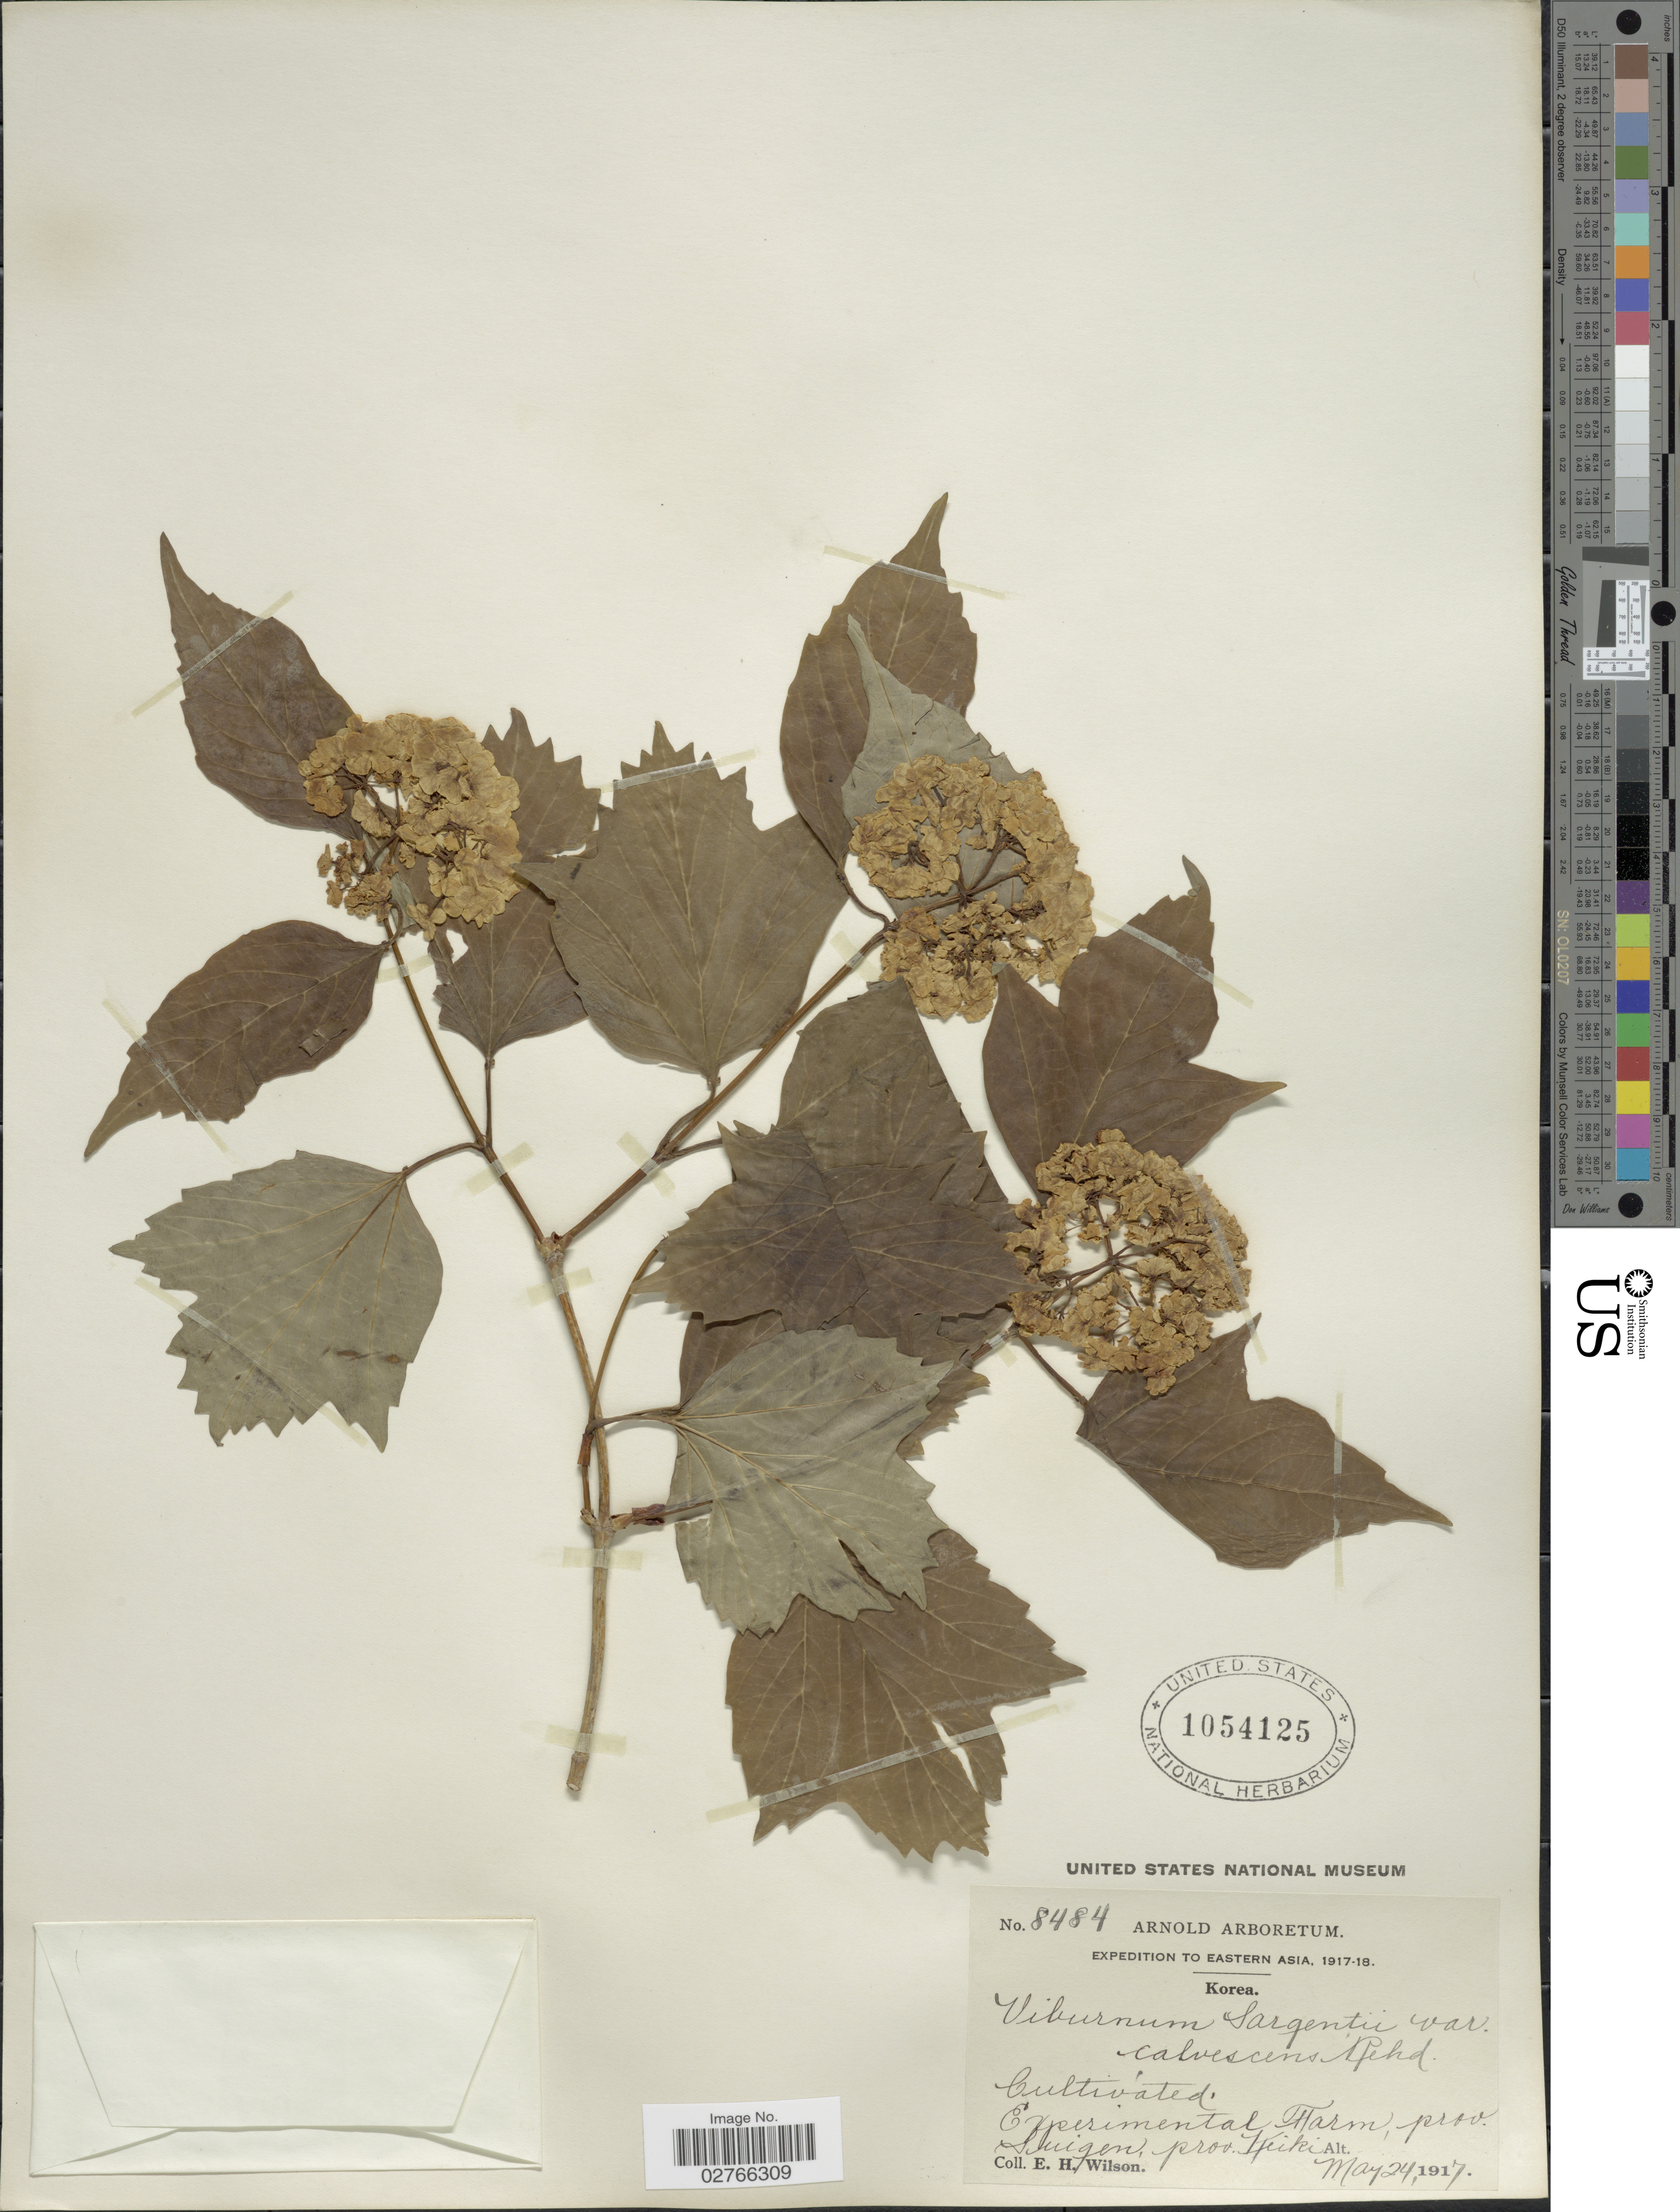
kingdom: Plantae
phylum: Tracheophyta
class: Magnoliopsida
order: Dipsacales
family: Viburnaceae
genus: Viburnum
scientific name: Viburnum opulus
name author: L.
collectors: E. Wilson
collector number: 8484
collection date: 1917-05-24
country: South Korea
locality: Experimental Farm, prov. Suigen, prov. Keiki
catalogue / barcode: US 1054125